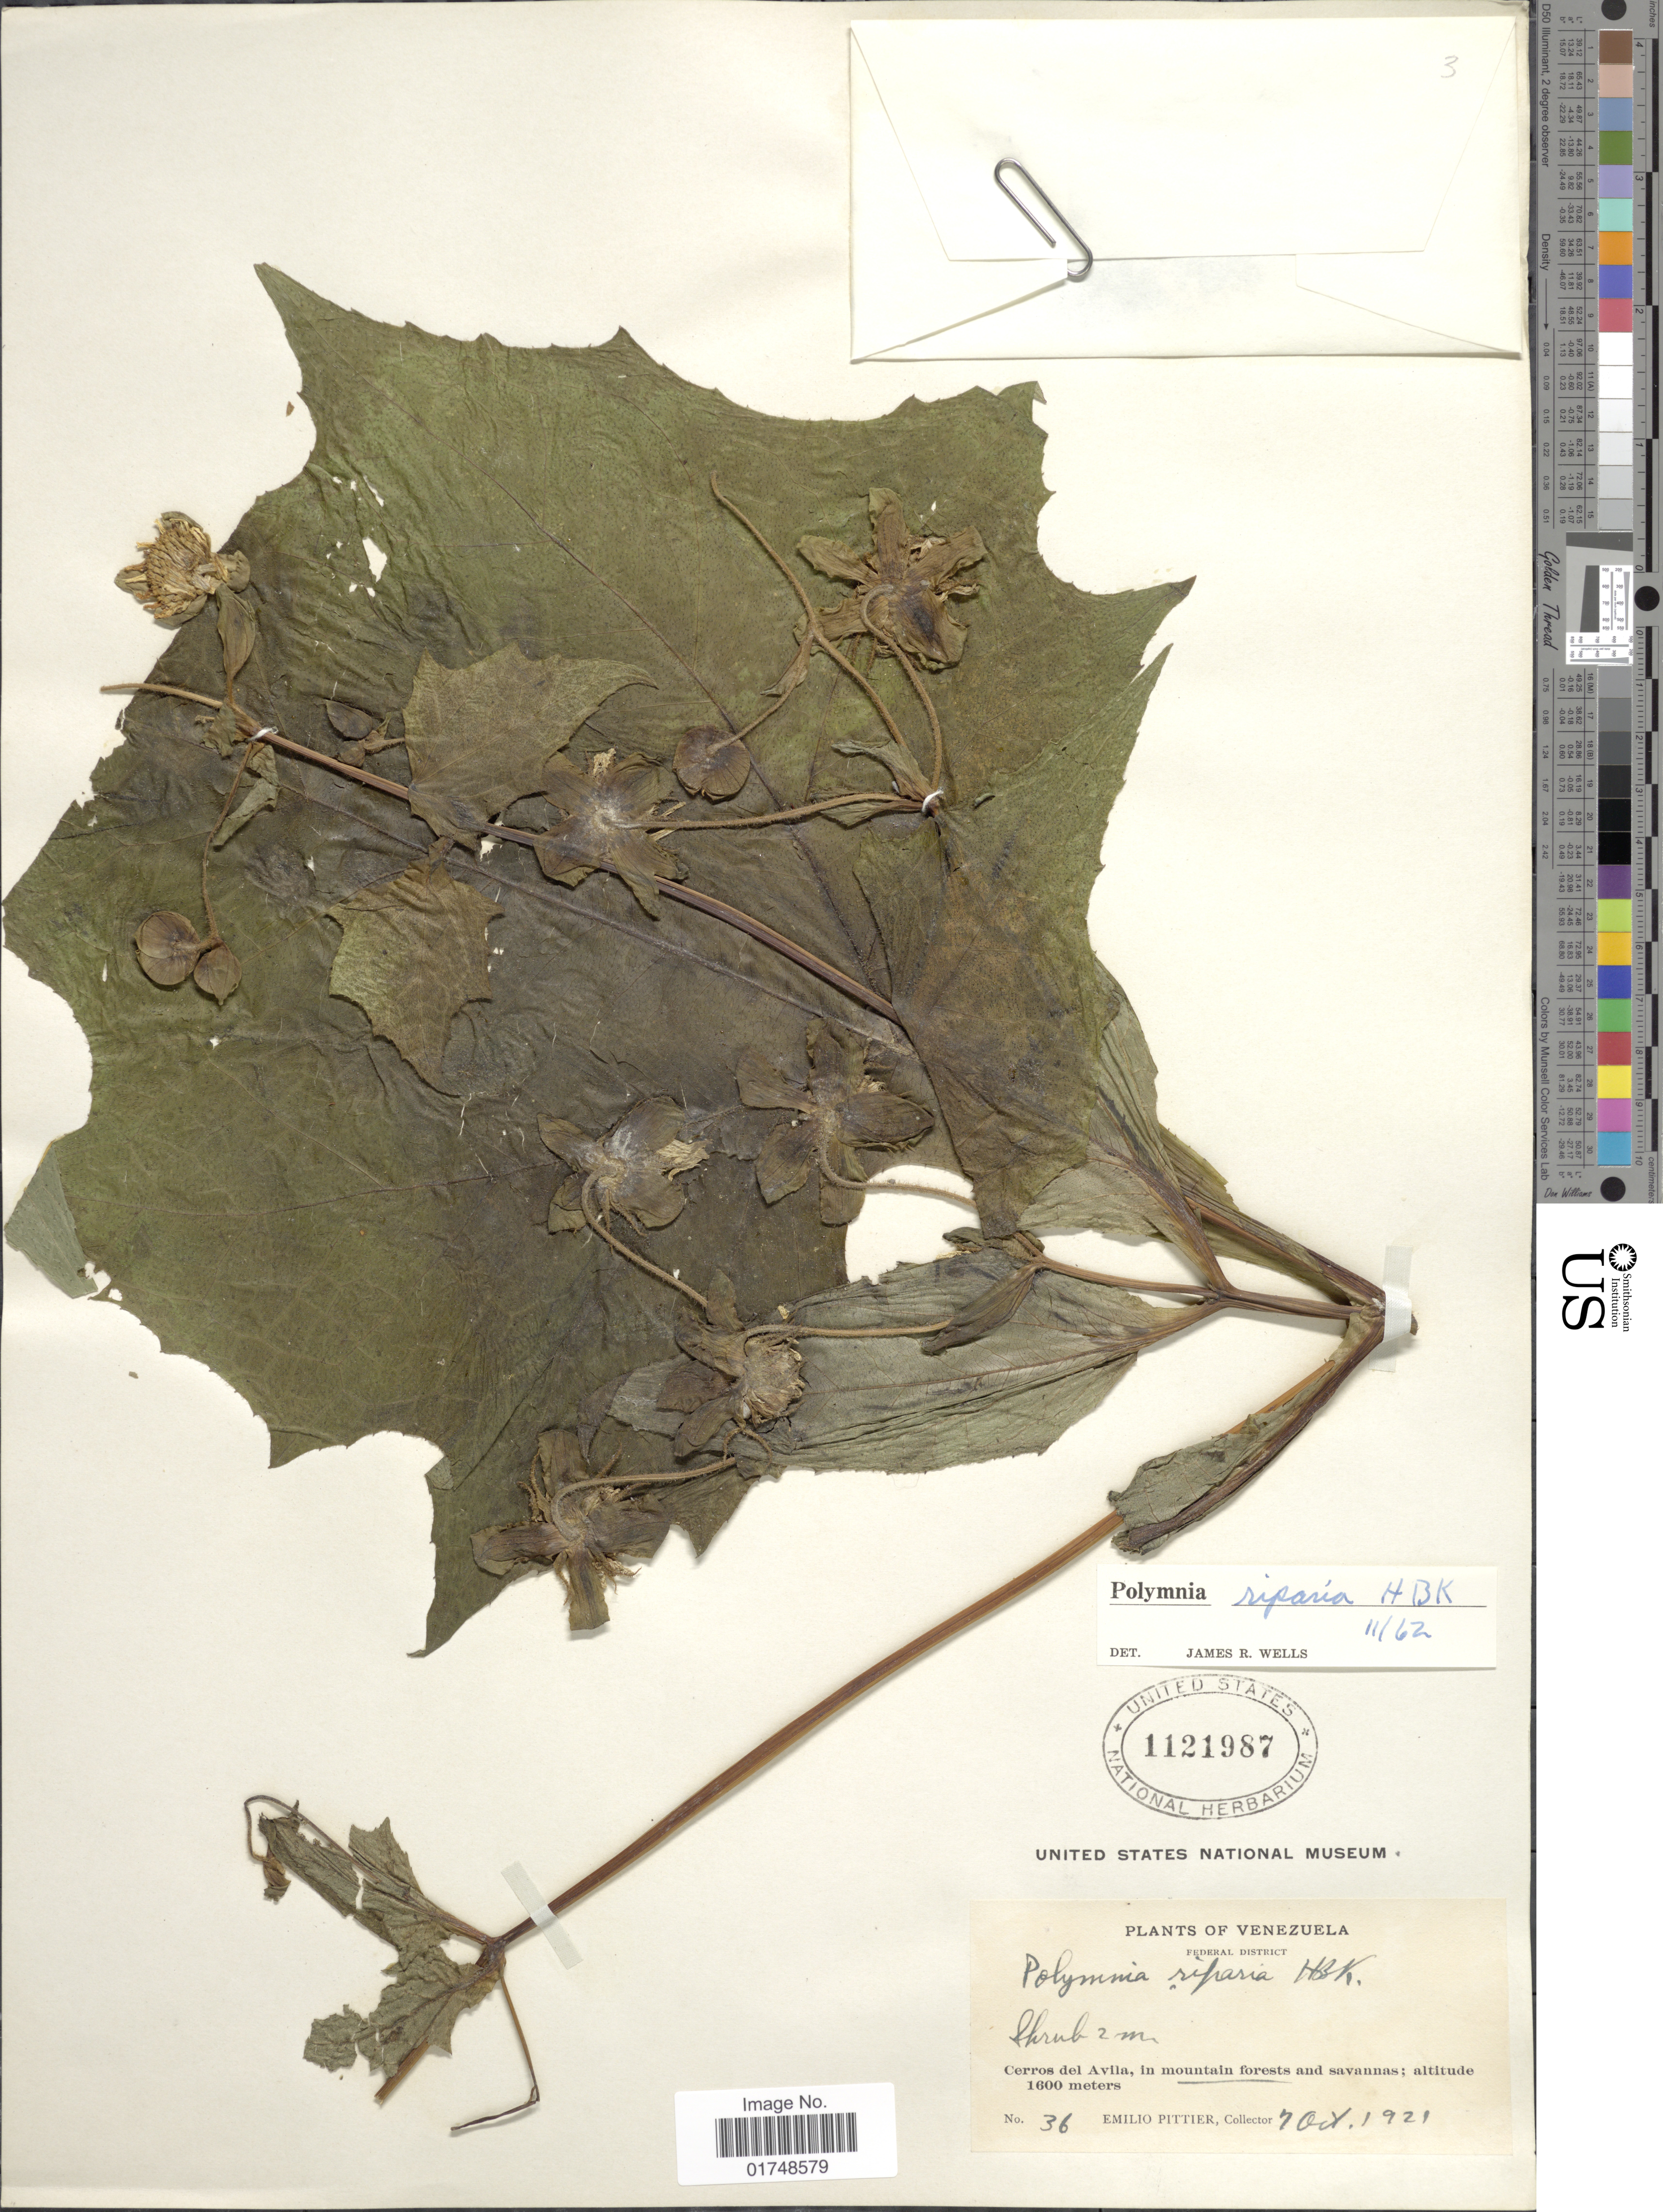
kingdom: Plantae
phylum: Tracheophyta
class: Magnoliopsida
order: Asterales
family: Asteraceae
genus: Smallanthus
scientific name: Smallanthus riparius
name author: (Kunth) H. Rob.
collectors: E. Pittier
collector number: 36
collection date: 1921-10-10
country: Venezuela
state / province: Distrito Federal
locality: Fedral Sistrict. Cerros del Avila, in mountain forests and savanas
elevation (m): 1600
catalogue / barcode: US 1121987